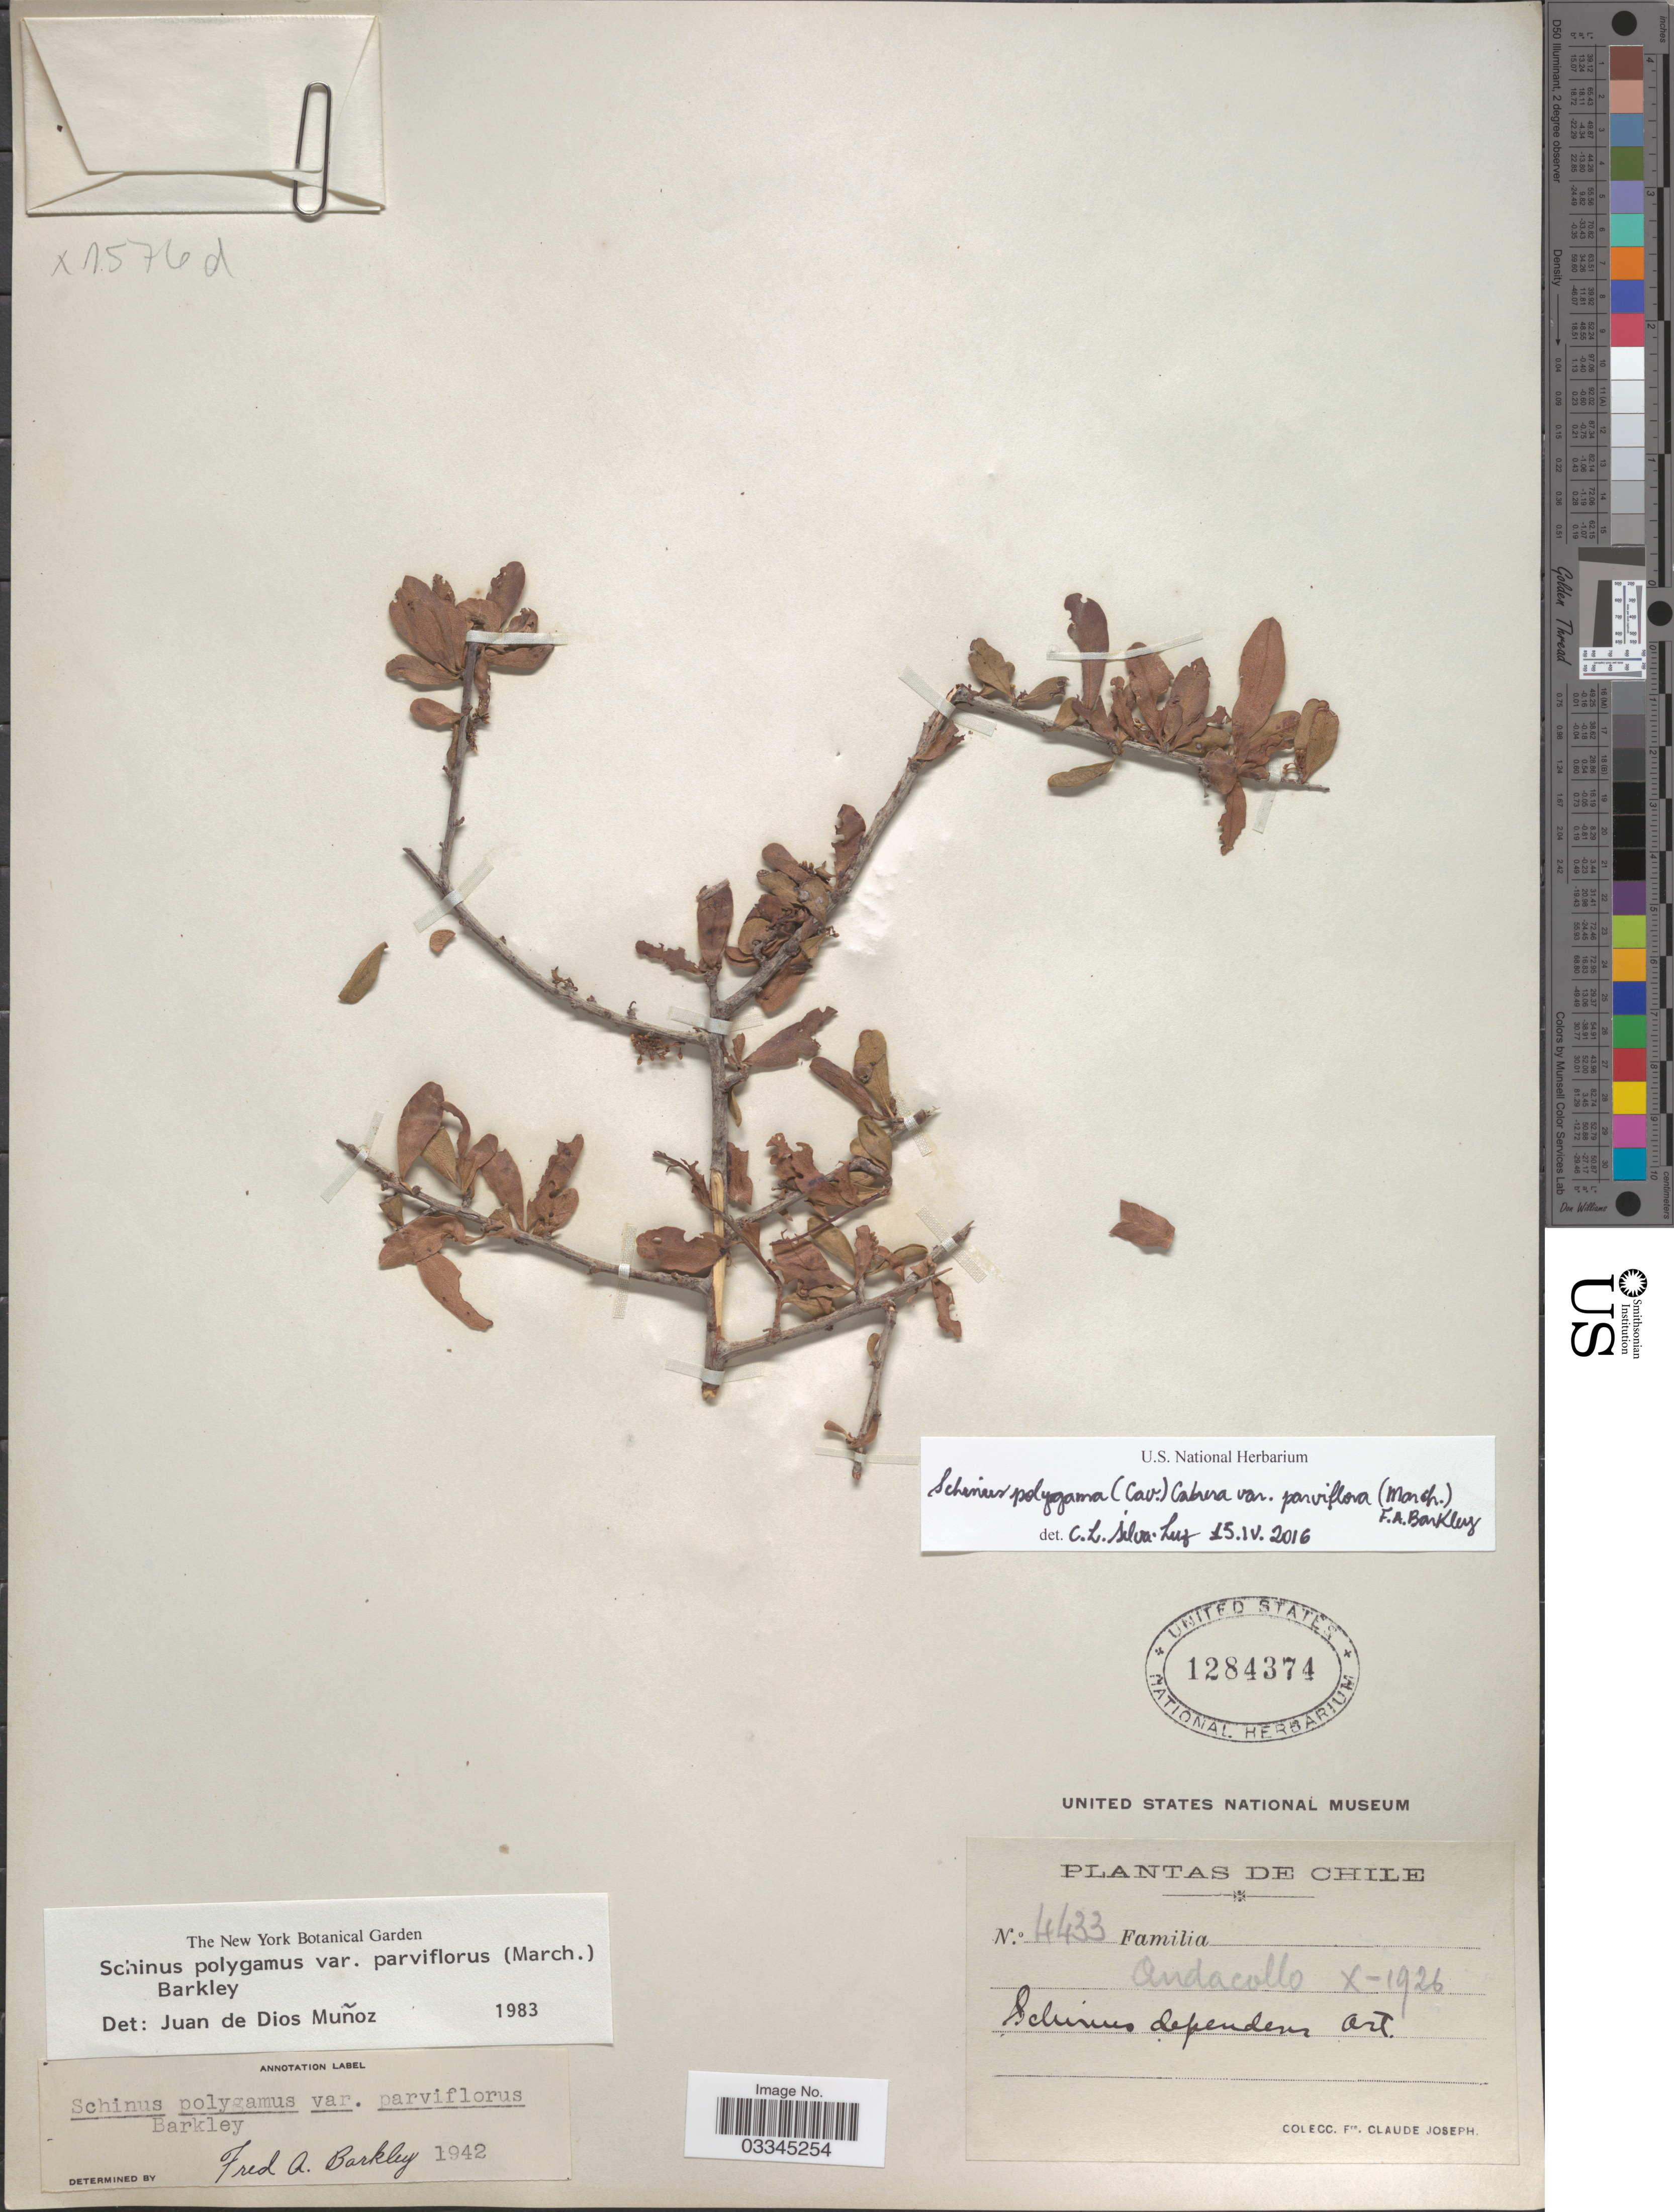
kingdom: Plantae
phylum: Tracheophyta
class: Magnoliopsida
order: Sapindales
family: Anacardiaceae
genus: Schinus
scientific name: Schinus polygama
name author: (Cav.) Cabrera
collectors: Bro. Claude-Joseph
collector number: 4433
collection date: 1926-10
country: Chile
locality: Andacollo.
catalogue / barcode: US 1284374